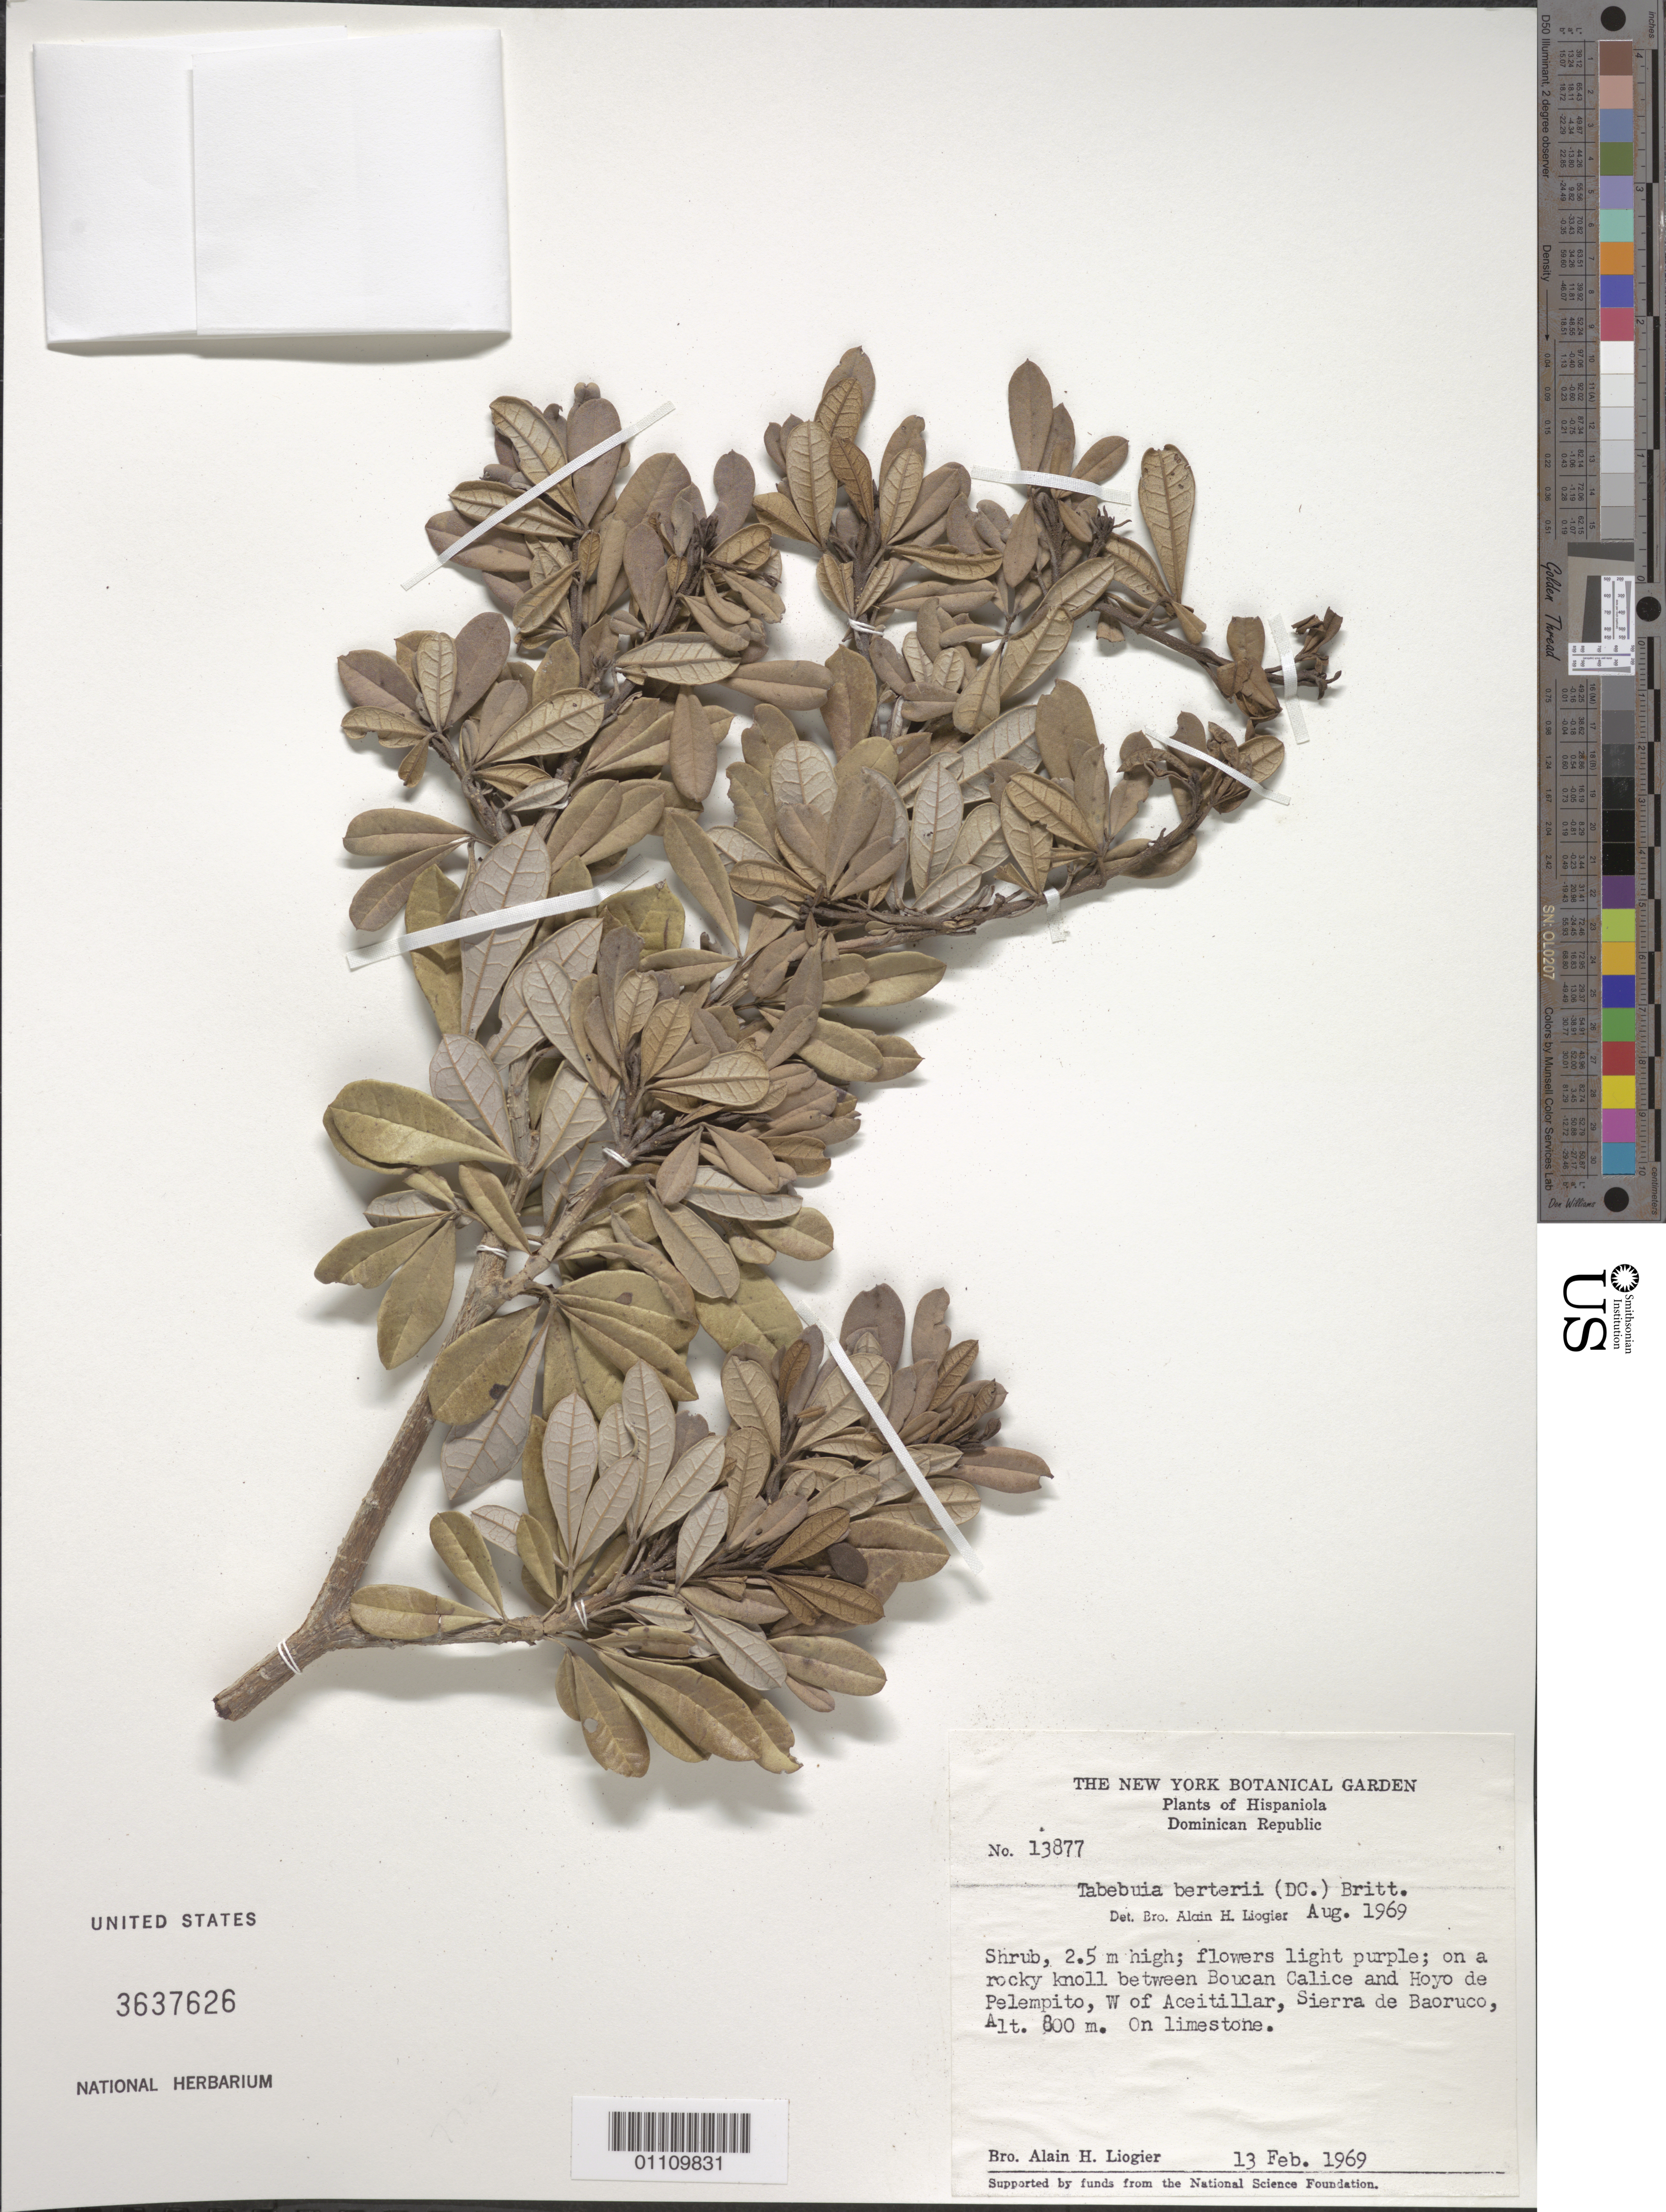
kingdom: Plantae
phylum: Tracheophyta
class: Magnoliopsida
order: Lamiales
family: Bignoniaceae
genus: Tabebuia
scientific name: Tabebuia berteroi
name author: (DC.) Britton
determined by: Liogier, Alain H.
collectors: A. H. Liogier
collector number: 13877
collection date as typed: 13 Feb 1969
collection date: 1969-02-13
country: Dominican Republic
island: Hispaniola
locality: Sierra de Baoruco, between Boucan Calice and Hoyo de Pelempito, W of Aceitillar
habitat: On a rocky knoll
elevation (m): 800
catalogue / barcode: US 3637626